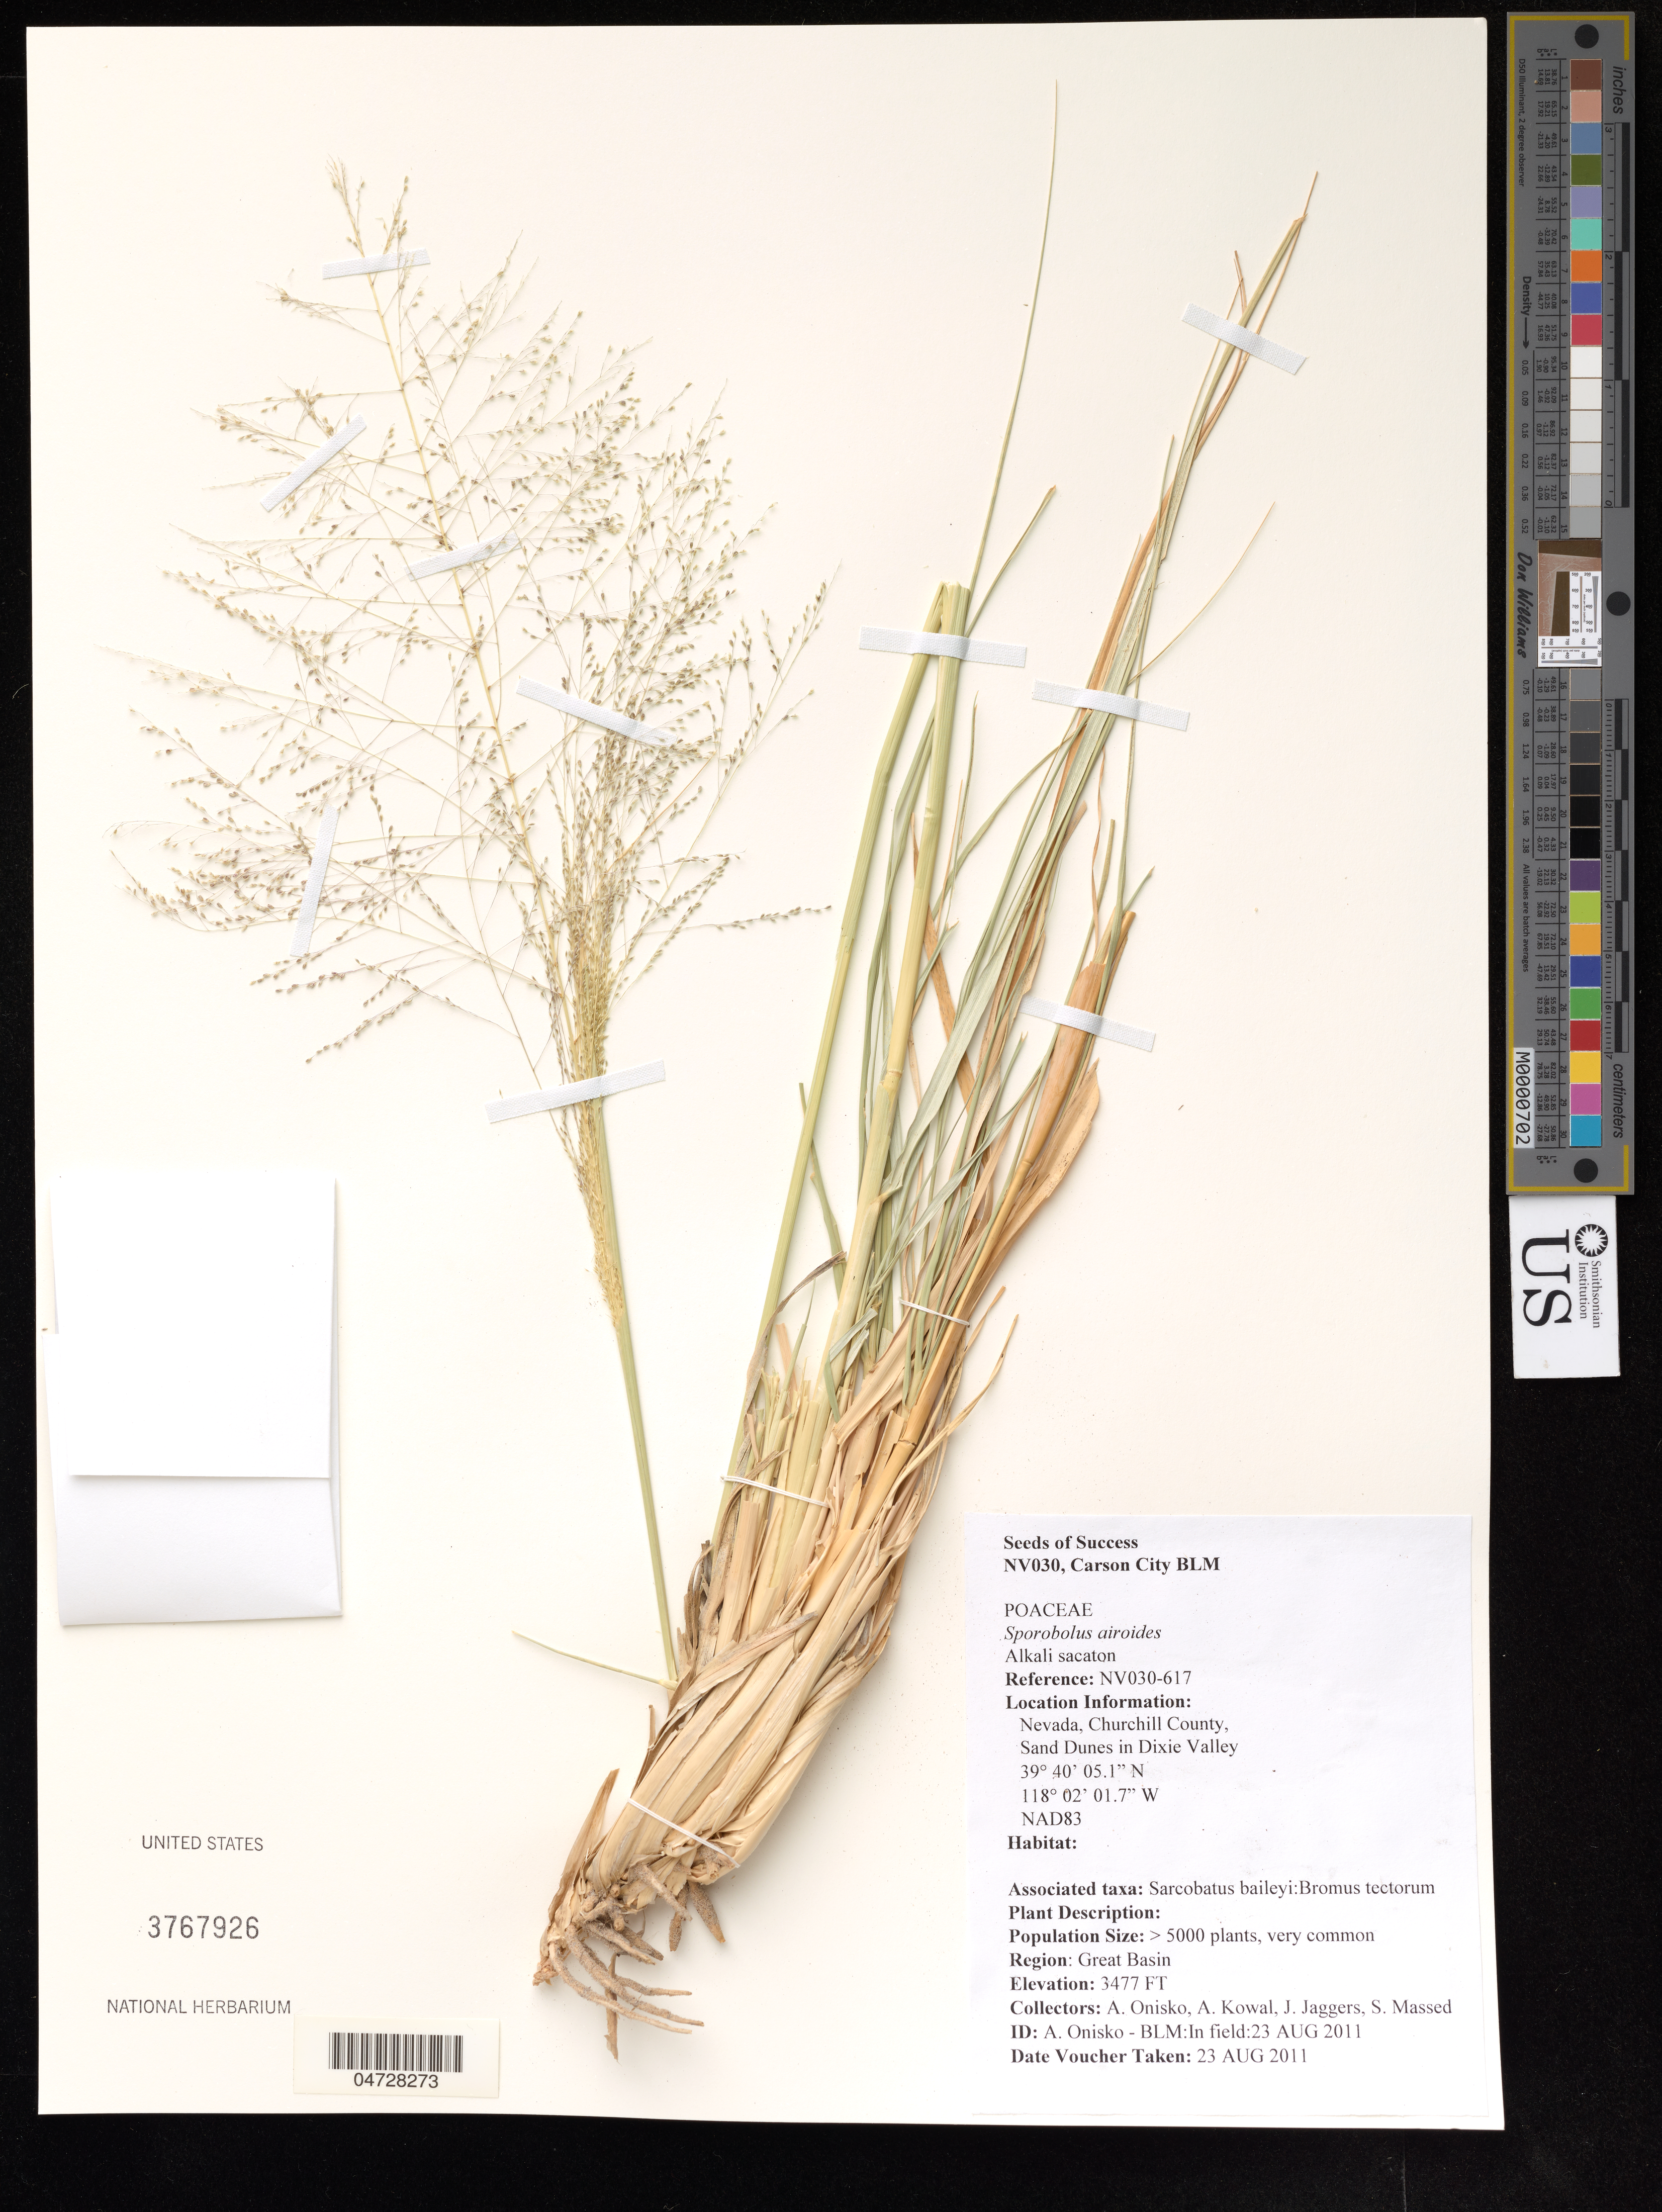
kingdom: Plantae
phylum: Tracheophyta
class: Liliopsida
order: Poales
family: Poaceae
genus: Sporobolus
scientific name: Sporobolus airoides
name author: (Torr.) Torr.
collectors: A. Onisko, A. Kowal, J. Jaggers & S. Massed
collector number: NV030-617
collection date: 2011-08-23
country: United States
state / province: Nevada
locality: Churchill County, Sand Dunes in Dixie Valley. Region: Great Basin.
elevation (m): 1060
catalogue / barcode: US 3767926